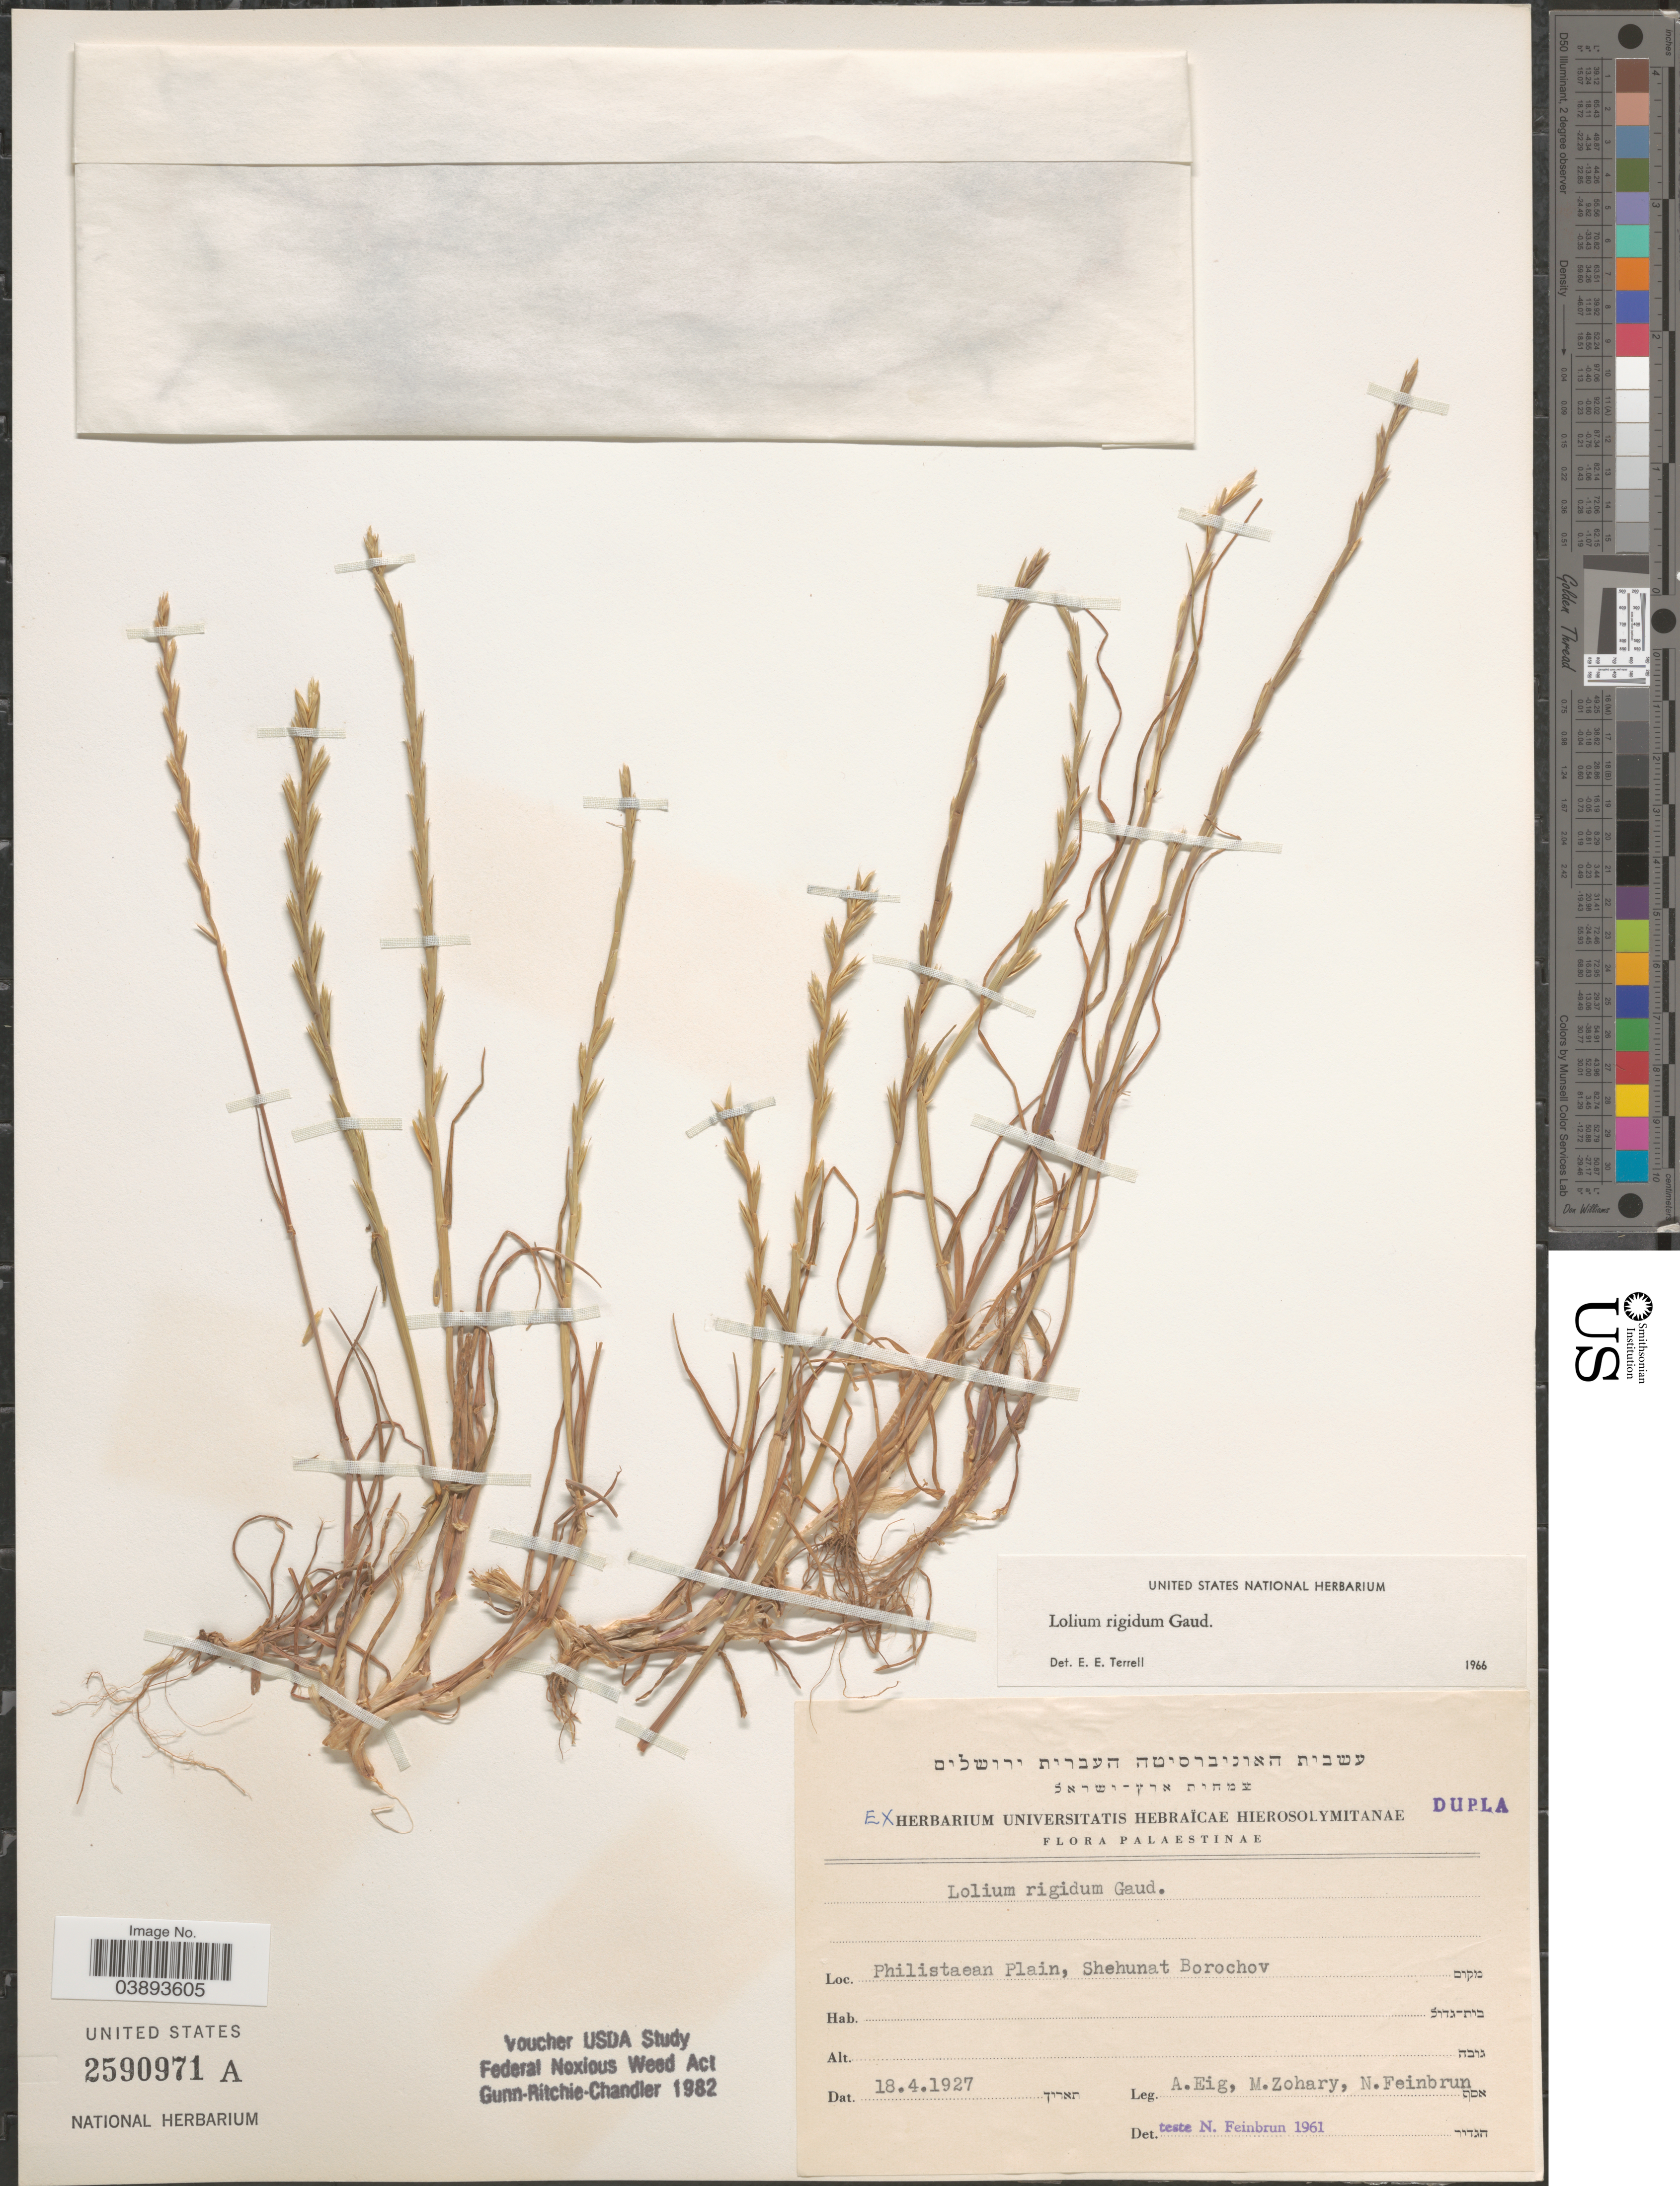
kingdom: Plantae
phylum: Tracheophyta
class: Liliopsida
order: Poales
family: Poaceae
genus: Lolium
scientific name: Lolium rigidum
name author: Gaudin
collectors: A. Eig, M. Zohary & N. Feinbrun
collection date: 1927-04-18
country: Israel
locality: Palaestinae. Philistaean Plain, Shehunat Borochov.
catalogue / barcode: US 2590971A